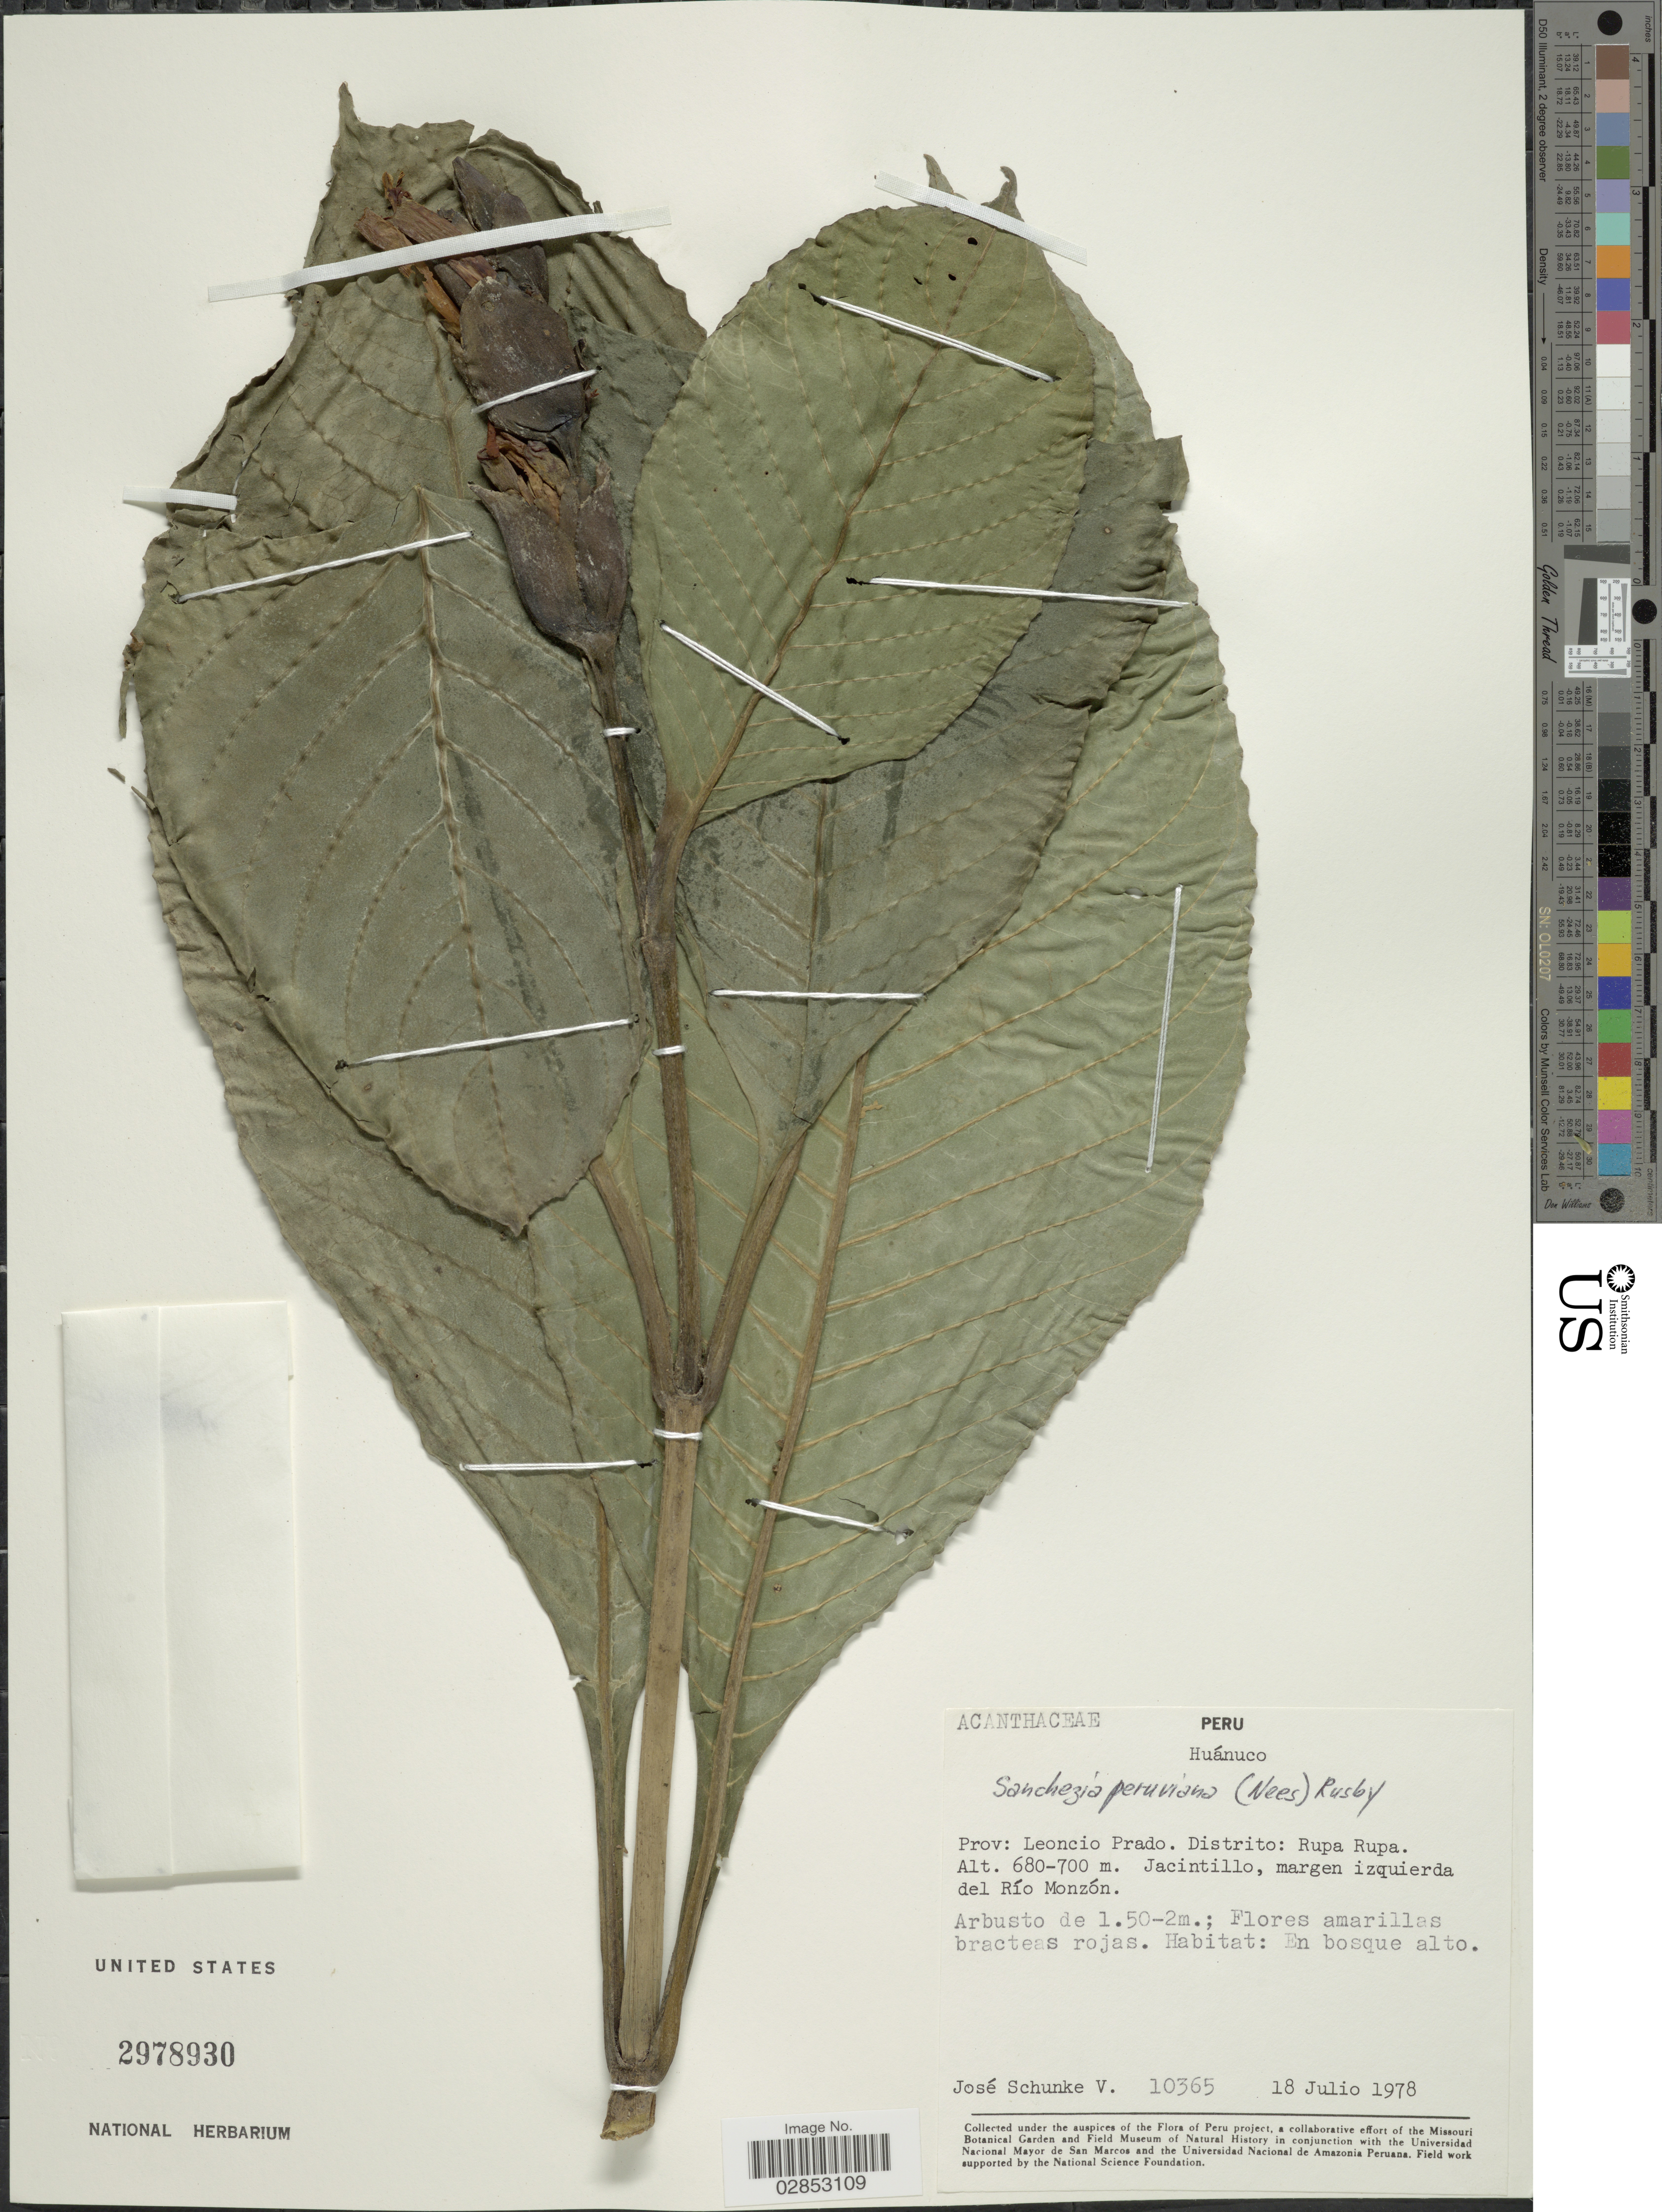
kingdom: Plantae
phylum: Tracheophyta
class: Magnoliopsida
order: Lamiales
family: Acanthaceae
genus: Sanchezia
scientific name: Sanchezia oblonga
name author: Ruiz & Pav.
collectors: J. Schunke Vigo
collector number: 10365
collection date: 1978-07-18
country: Peru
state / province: Huánuco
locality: Prov: Leoncio Prado. Distrito: Rupa Rupa. Jacintillo, margen izquierda del Río Monzón.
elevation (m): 680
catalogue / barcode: US 2978930